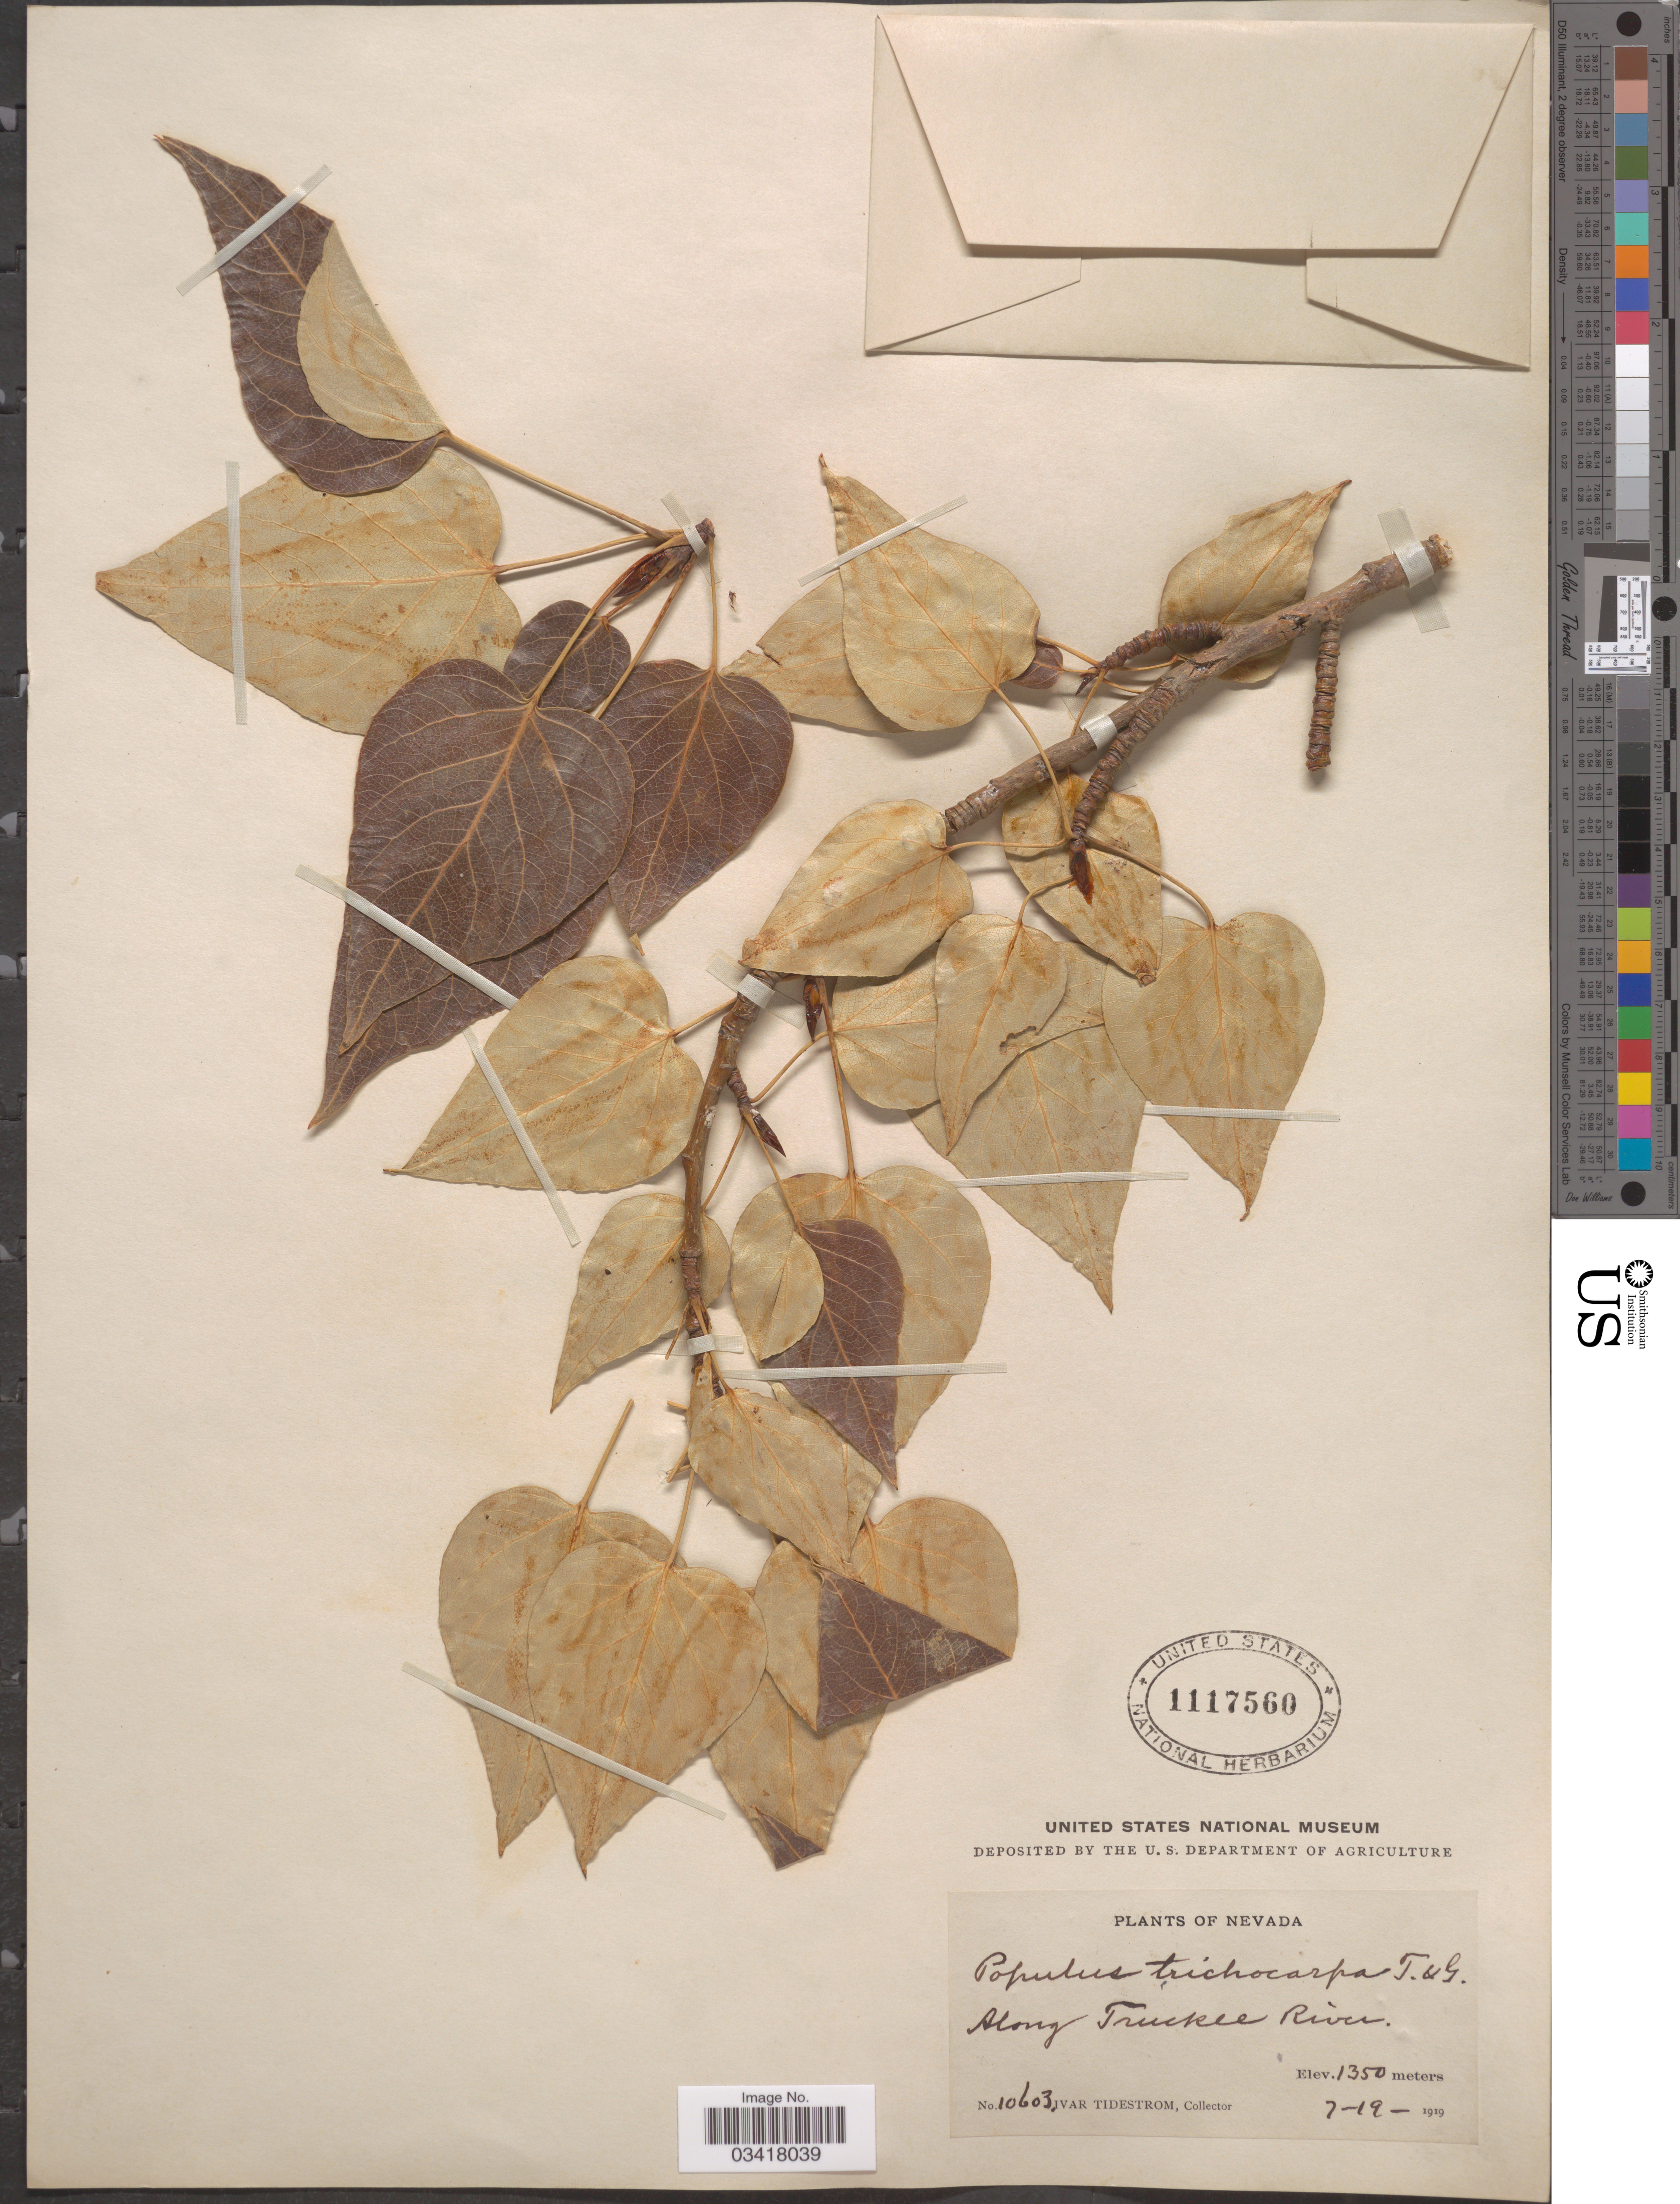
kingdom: Plantae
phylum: Tracheophyta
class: Magnoliopsida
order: Malpighiales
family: Salicaceae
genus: Populus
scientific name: Populus trichocarpa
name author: Torr. & A. Gray ex W. Hook.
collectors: I. F. Tidestrom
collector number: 10603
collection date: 1919-07-19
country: United States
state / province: Nevada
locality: Along Truckee River.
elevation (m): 1350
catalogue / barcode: US 1117560